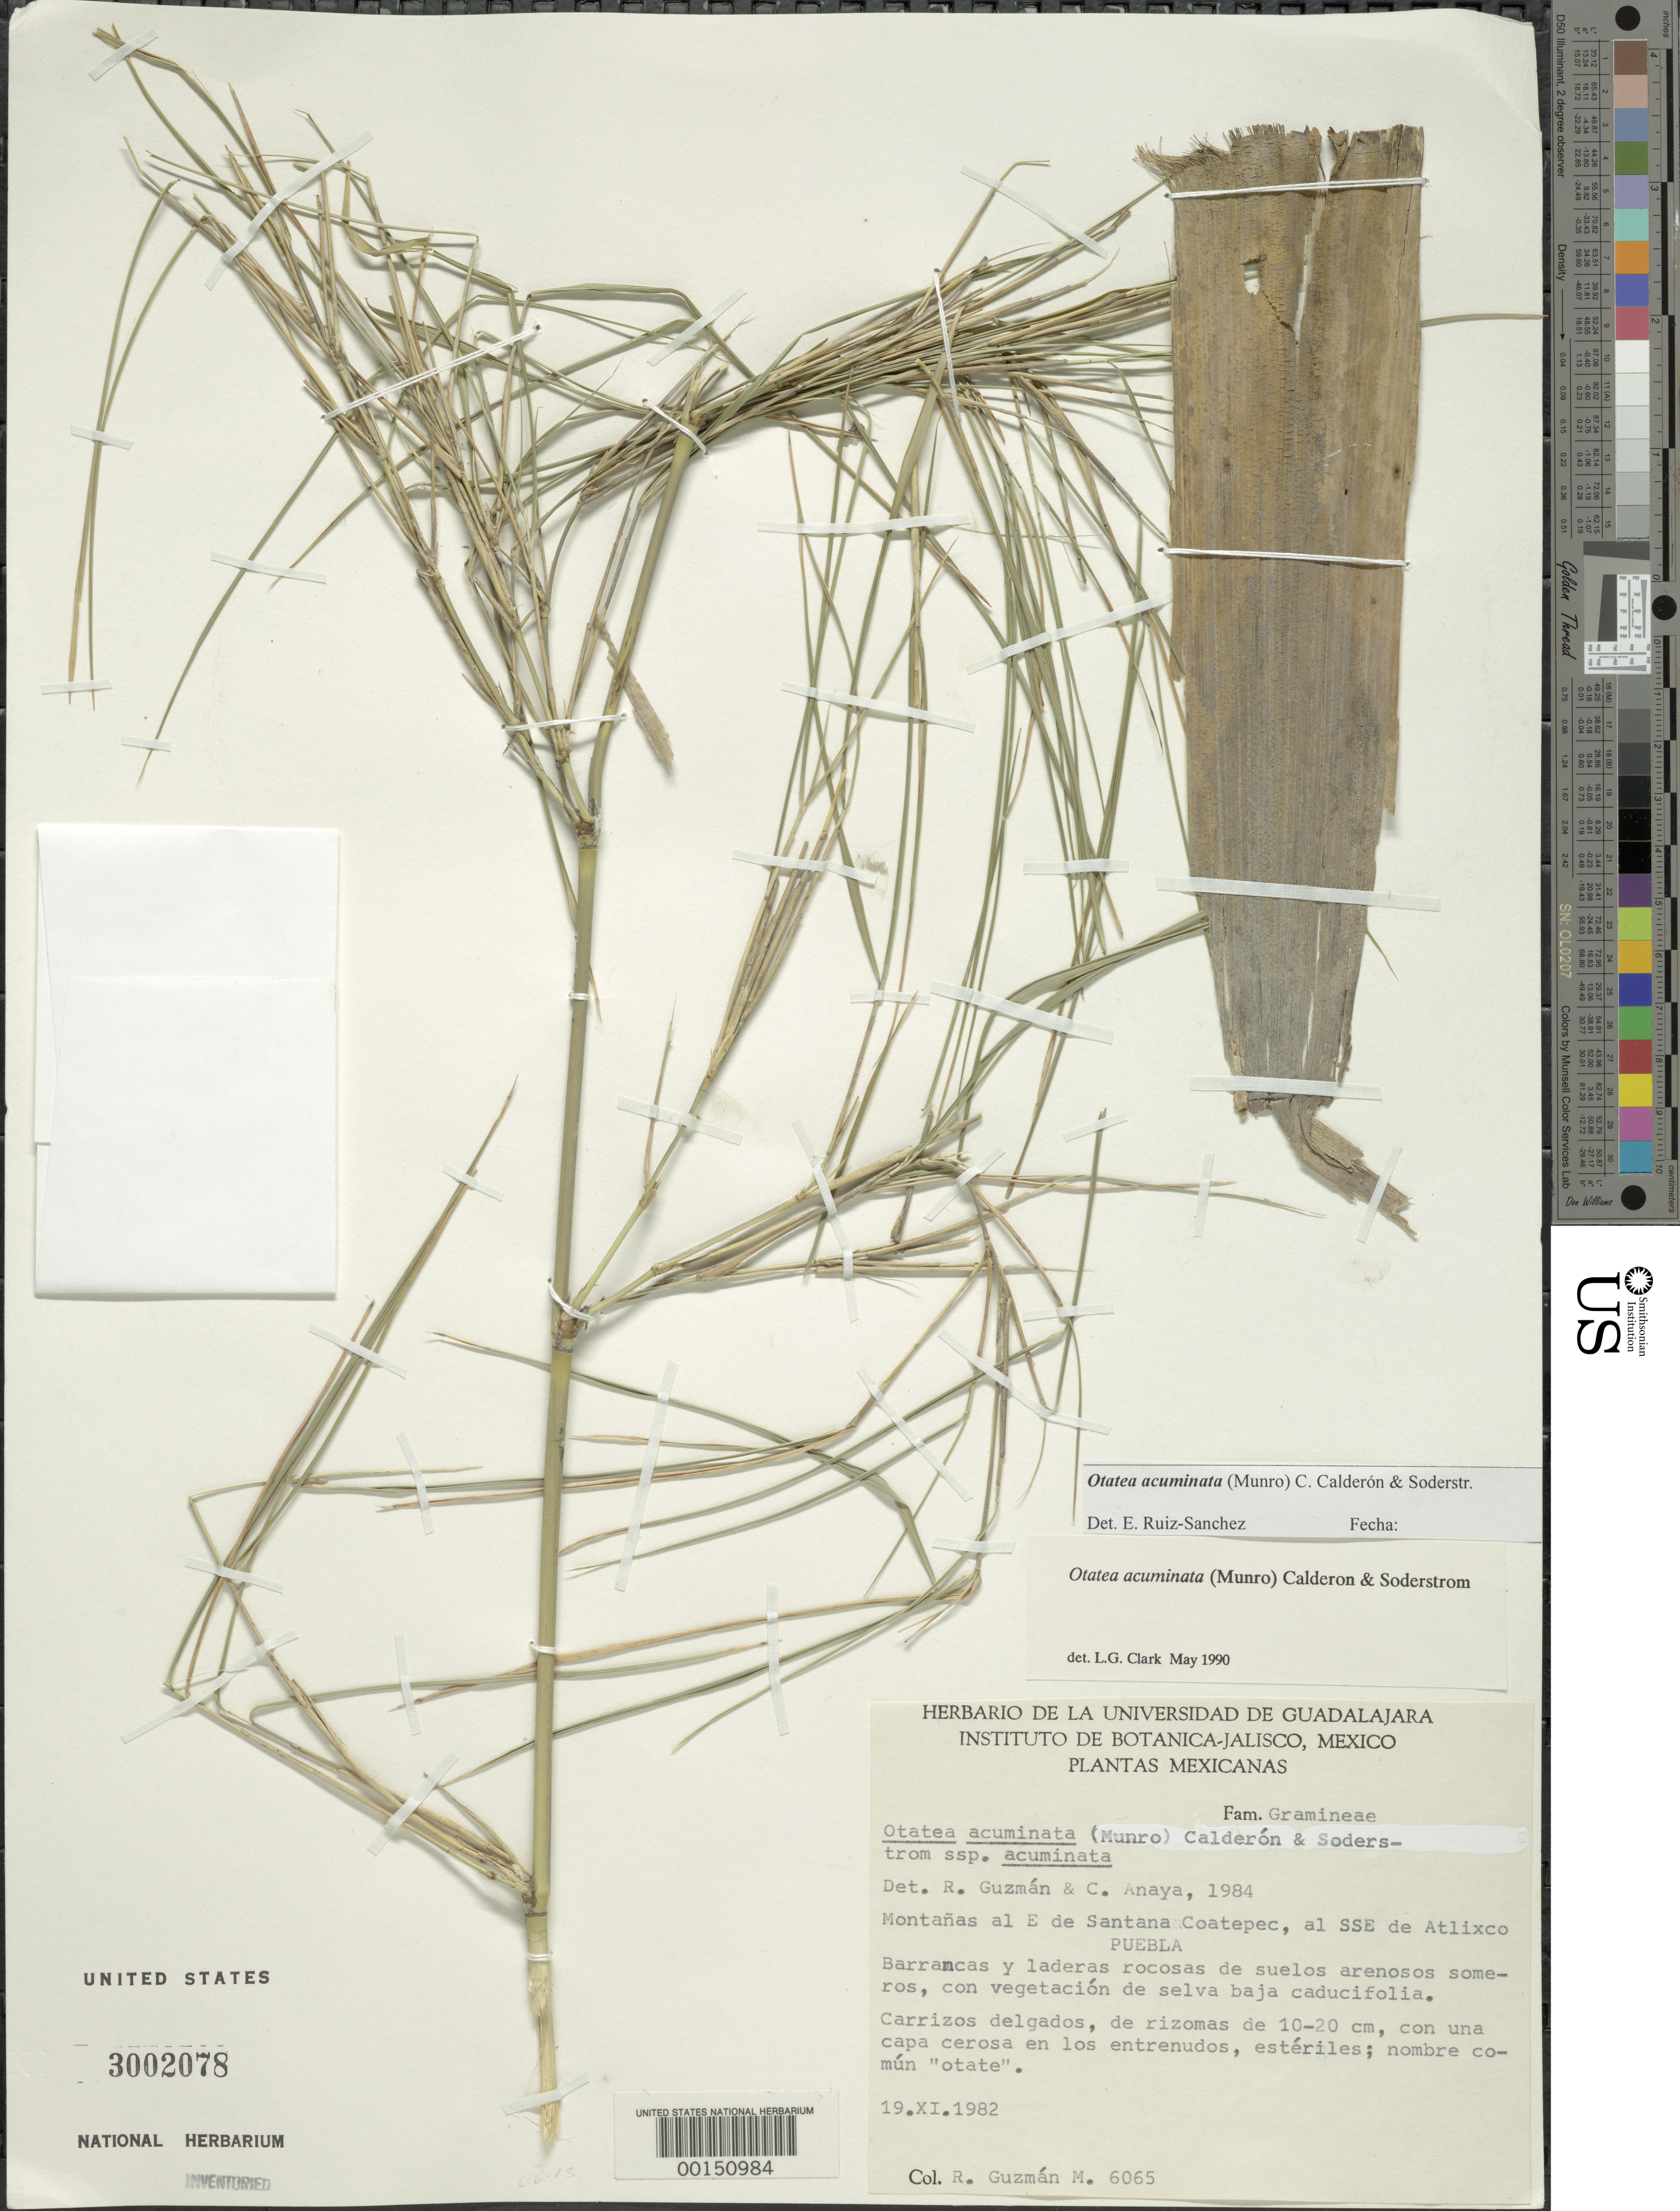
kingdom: Plantae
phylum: Tracheophyta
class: Liliopsida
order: Poales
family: Poaceae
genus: Otatea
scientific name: Otatea acuminata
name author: (Munro) C. E. Calderón & Soderstr.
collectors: R. Guzman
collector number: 6065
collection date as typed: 19 Nov 1982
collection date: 1982-11-19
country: Mexico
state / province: Puebla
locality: Atlixco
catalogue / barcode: US 3002078